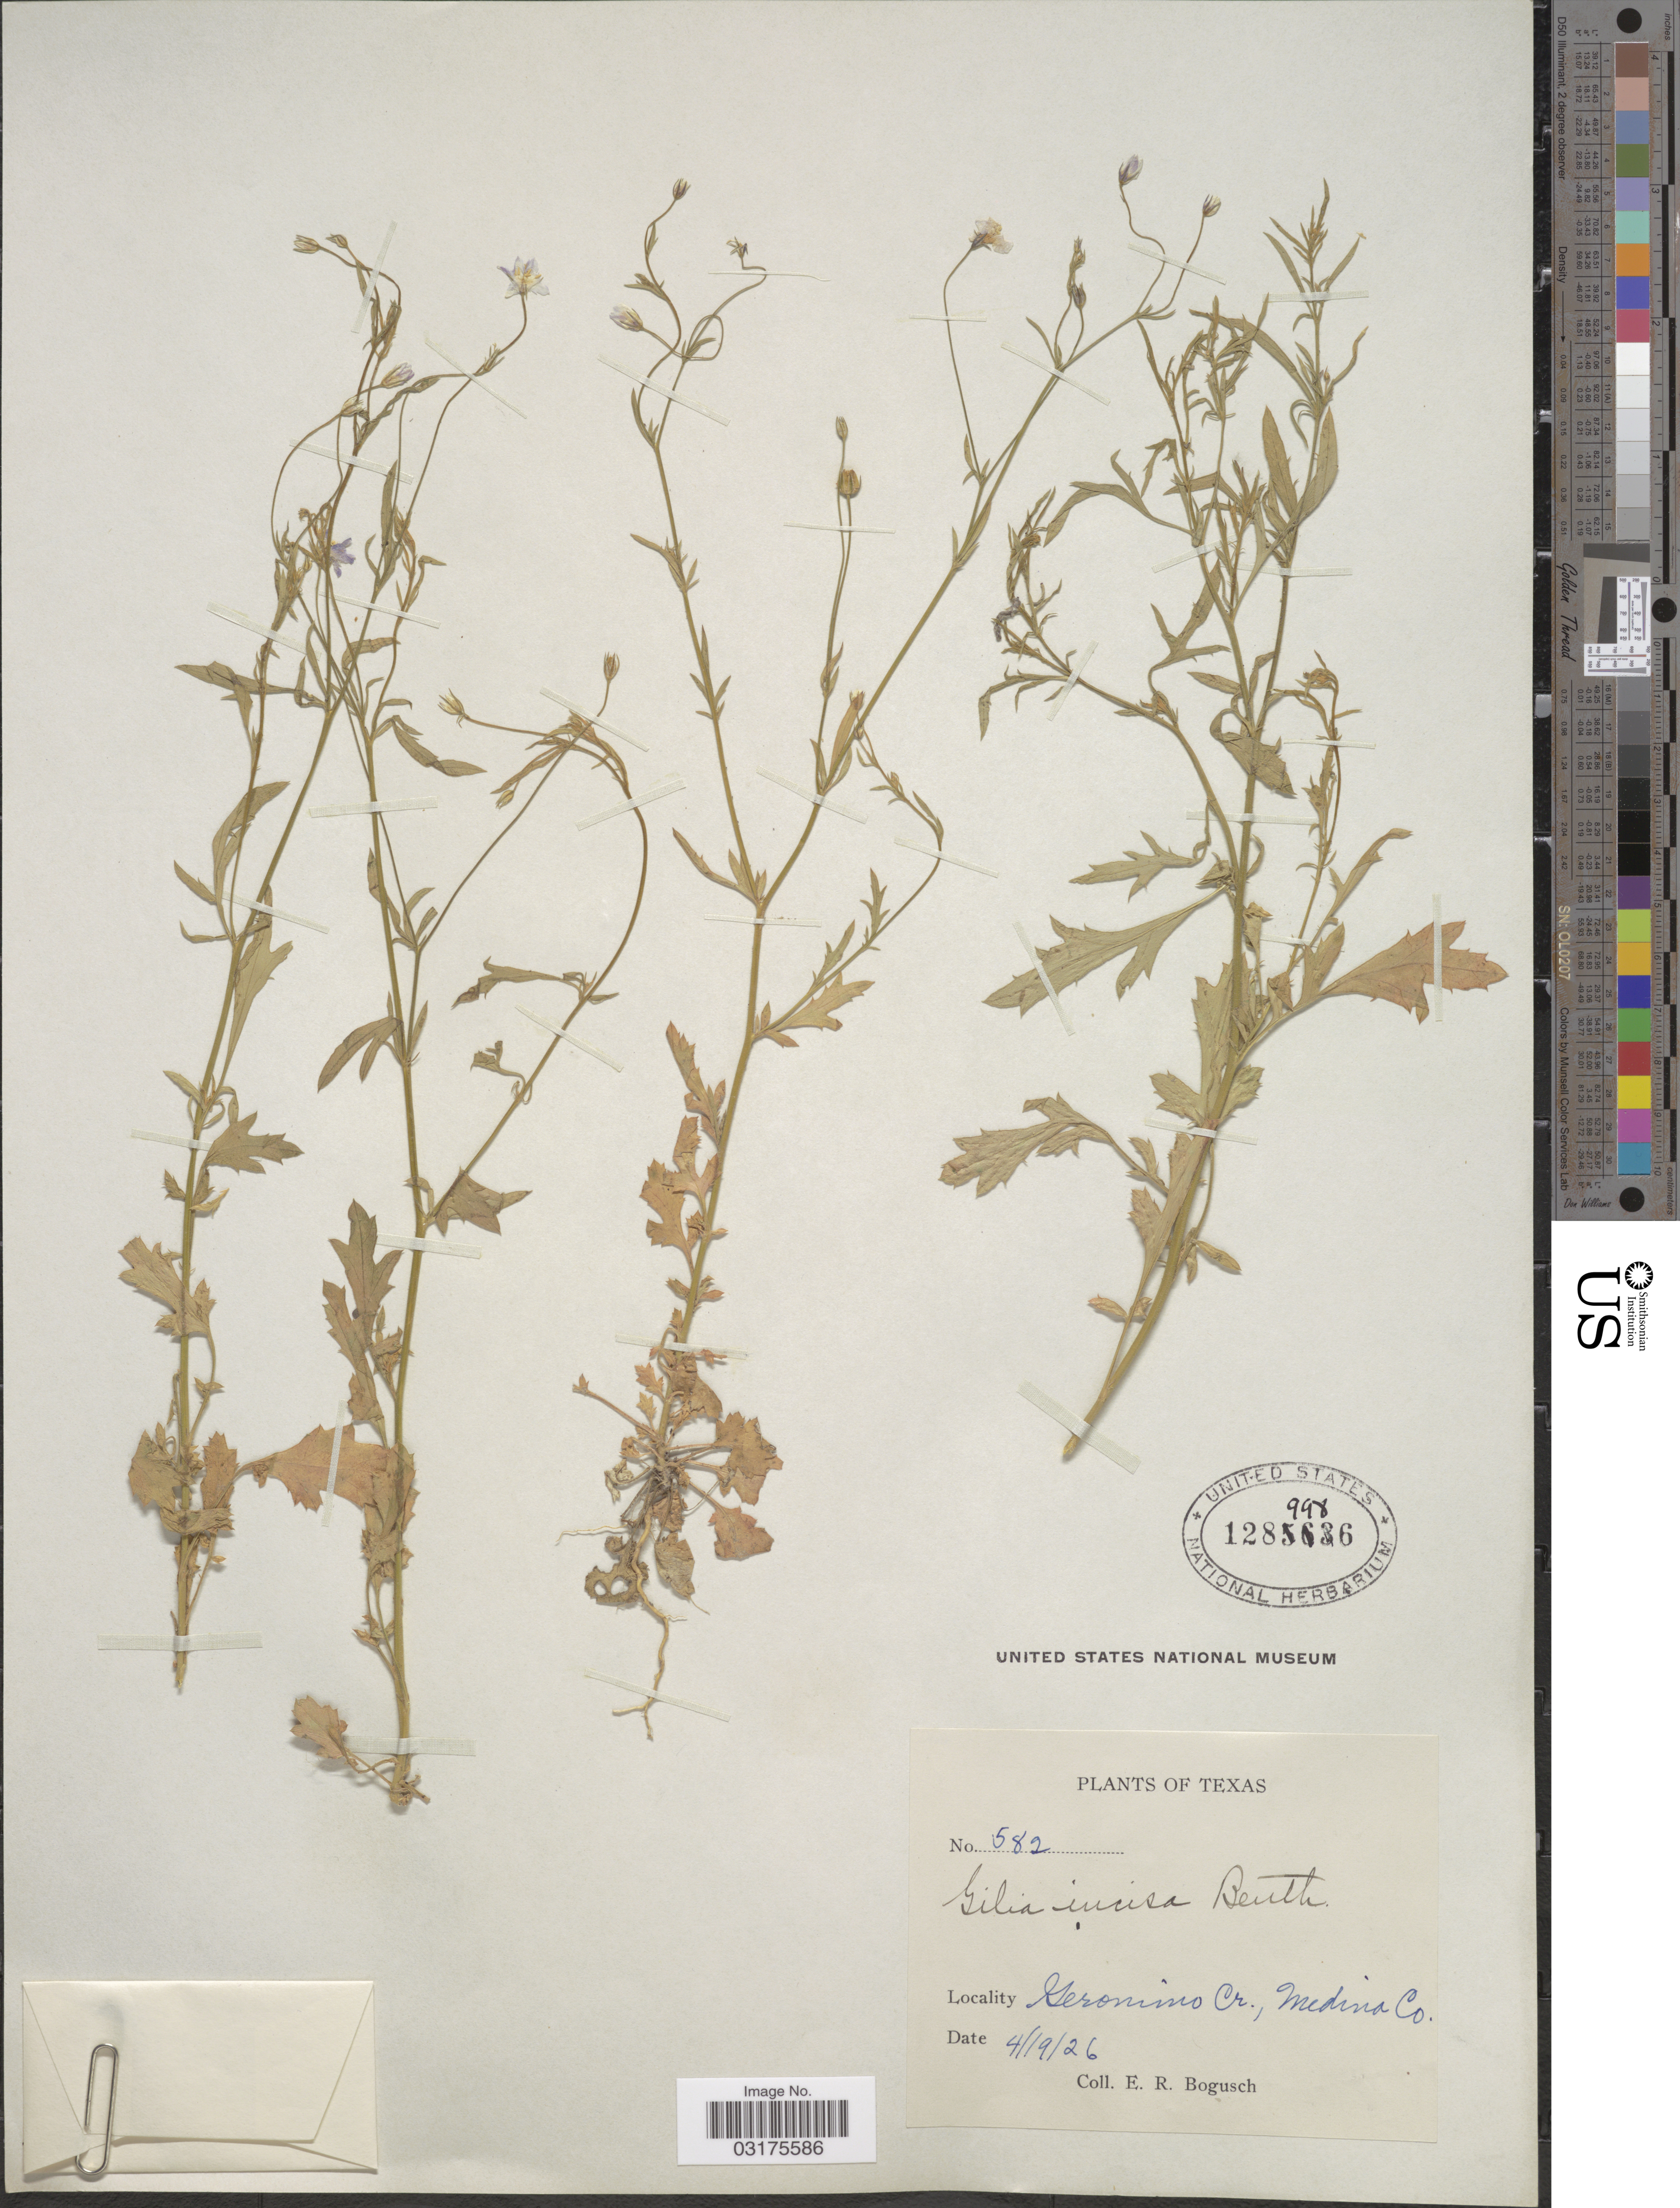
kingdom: Plantae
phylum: Tracheophyta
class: Magnoliopsida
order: Ericales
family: Polemoniaceae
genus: Giliastrum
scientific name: Giliastrum incisum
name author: (Benth.) J.M. Porter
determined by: Strong, Mark T., (BOT), Smithsonian Institution - National Museum of Natural History (UNITED STATES)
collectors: E. Bogusch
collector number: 582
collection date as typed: Transcribed d/m/y: 19/4/26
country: United States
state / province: Texas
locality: Geronimo Cr., Medina Co.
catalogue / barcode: US 1289986